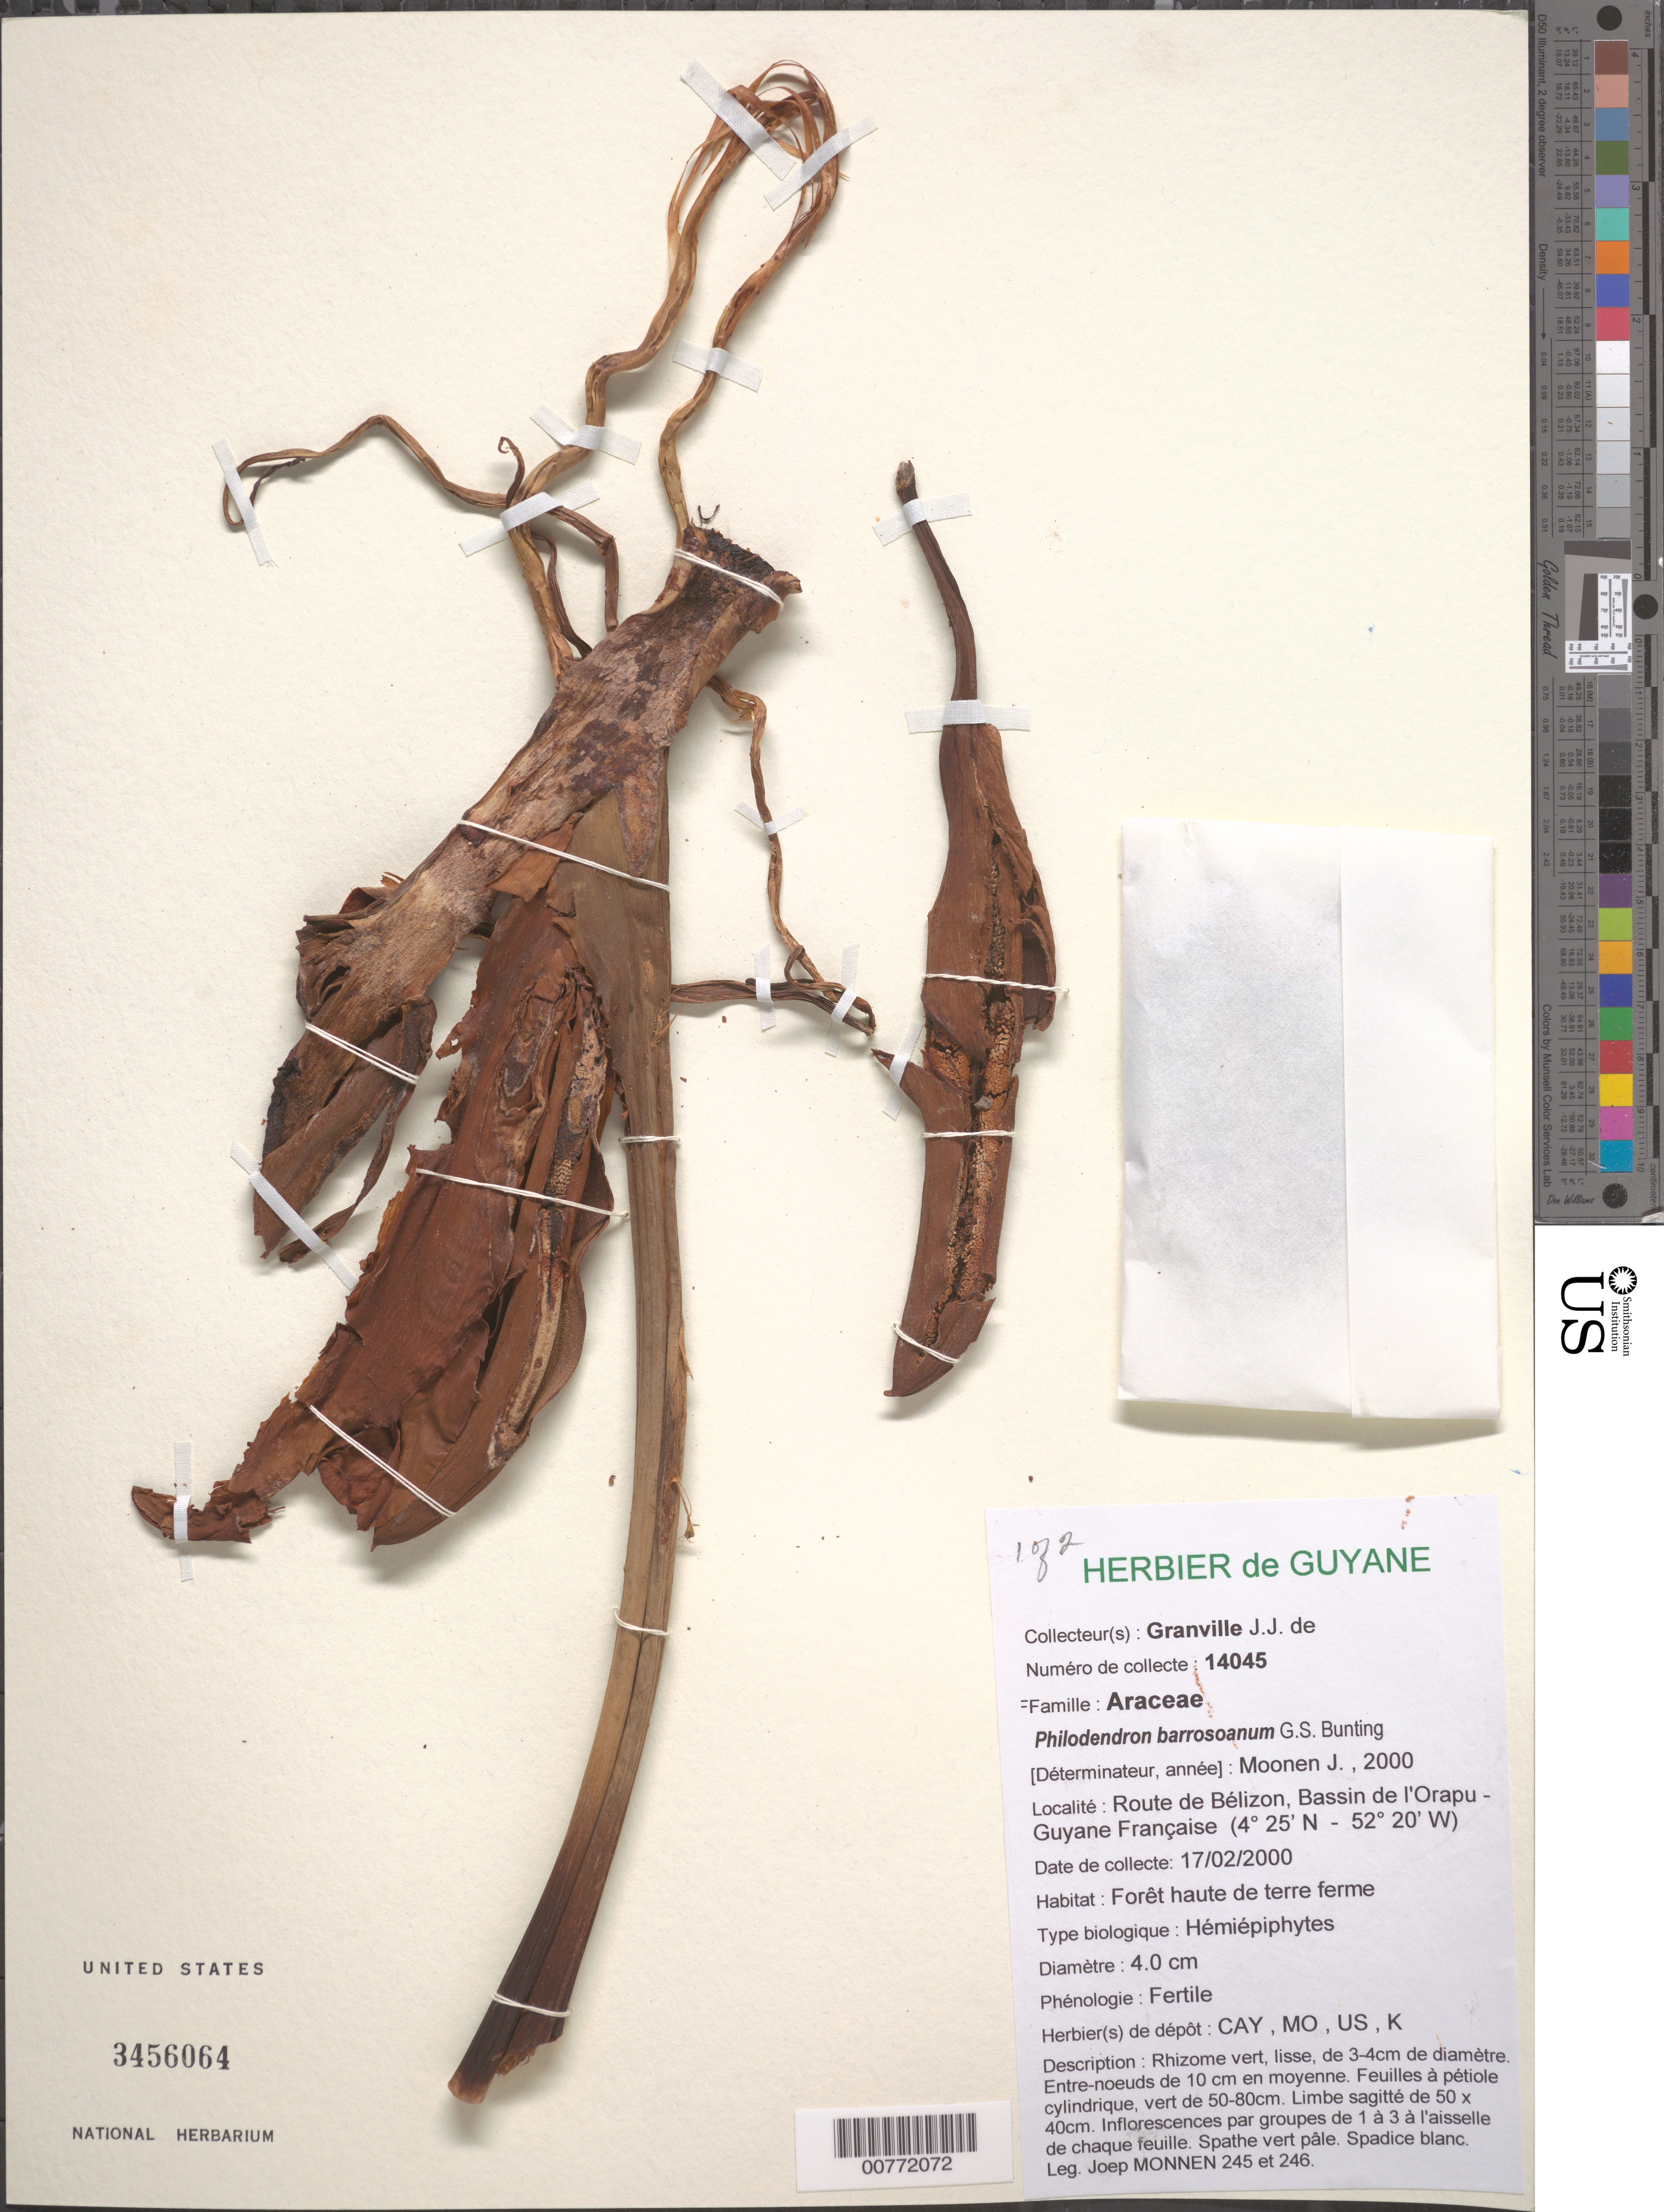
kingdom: Plantae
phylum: Tracheophyta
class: Liliopsida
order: Alismatales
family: Araceae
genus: Philodendron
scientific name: Philodendron barrosoanum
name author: G.S. Bunting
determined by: Moonen, J.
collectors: J.-J. de Granville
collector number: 14045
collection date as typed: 17-Feb-00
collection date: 2000-02-17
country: French Guiana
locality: Route de Bélizon, Bassin de l'Orapu-Guyane Française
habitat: Forêt haute de terre ferme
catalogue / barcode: US 3456064